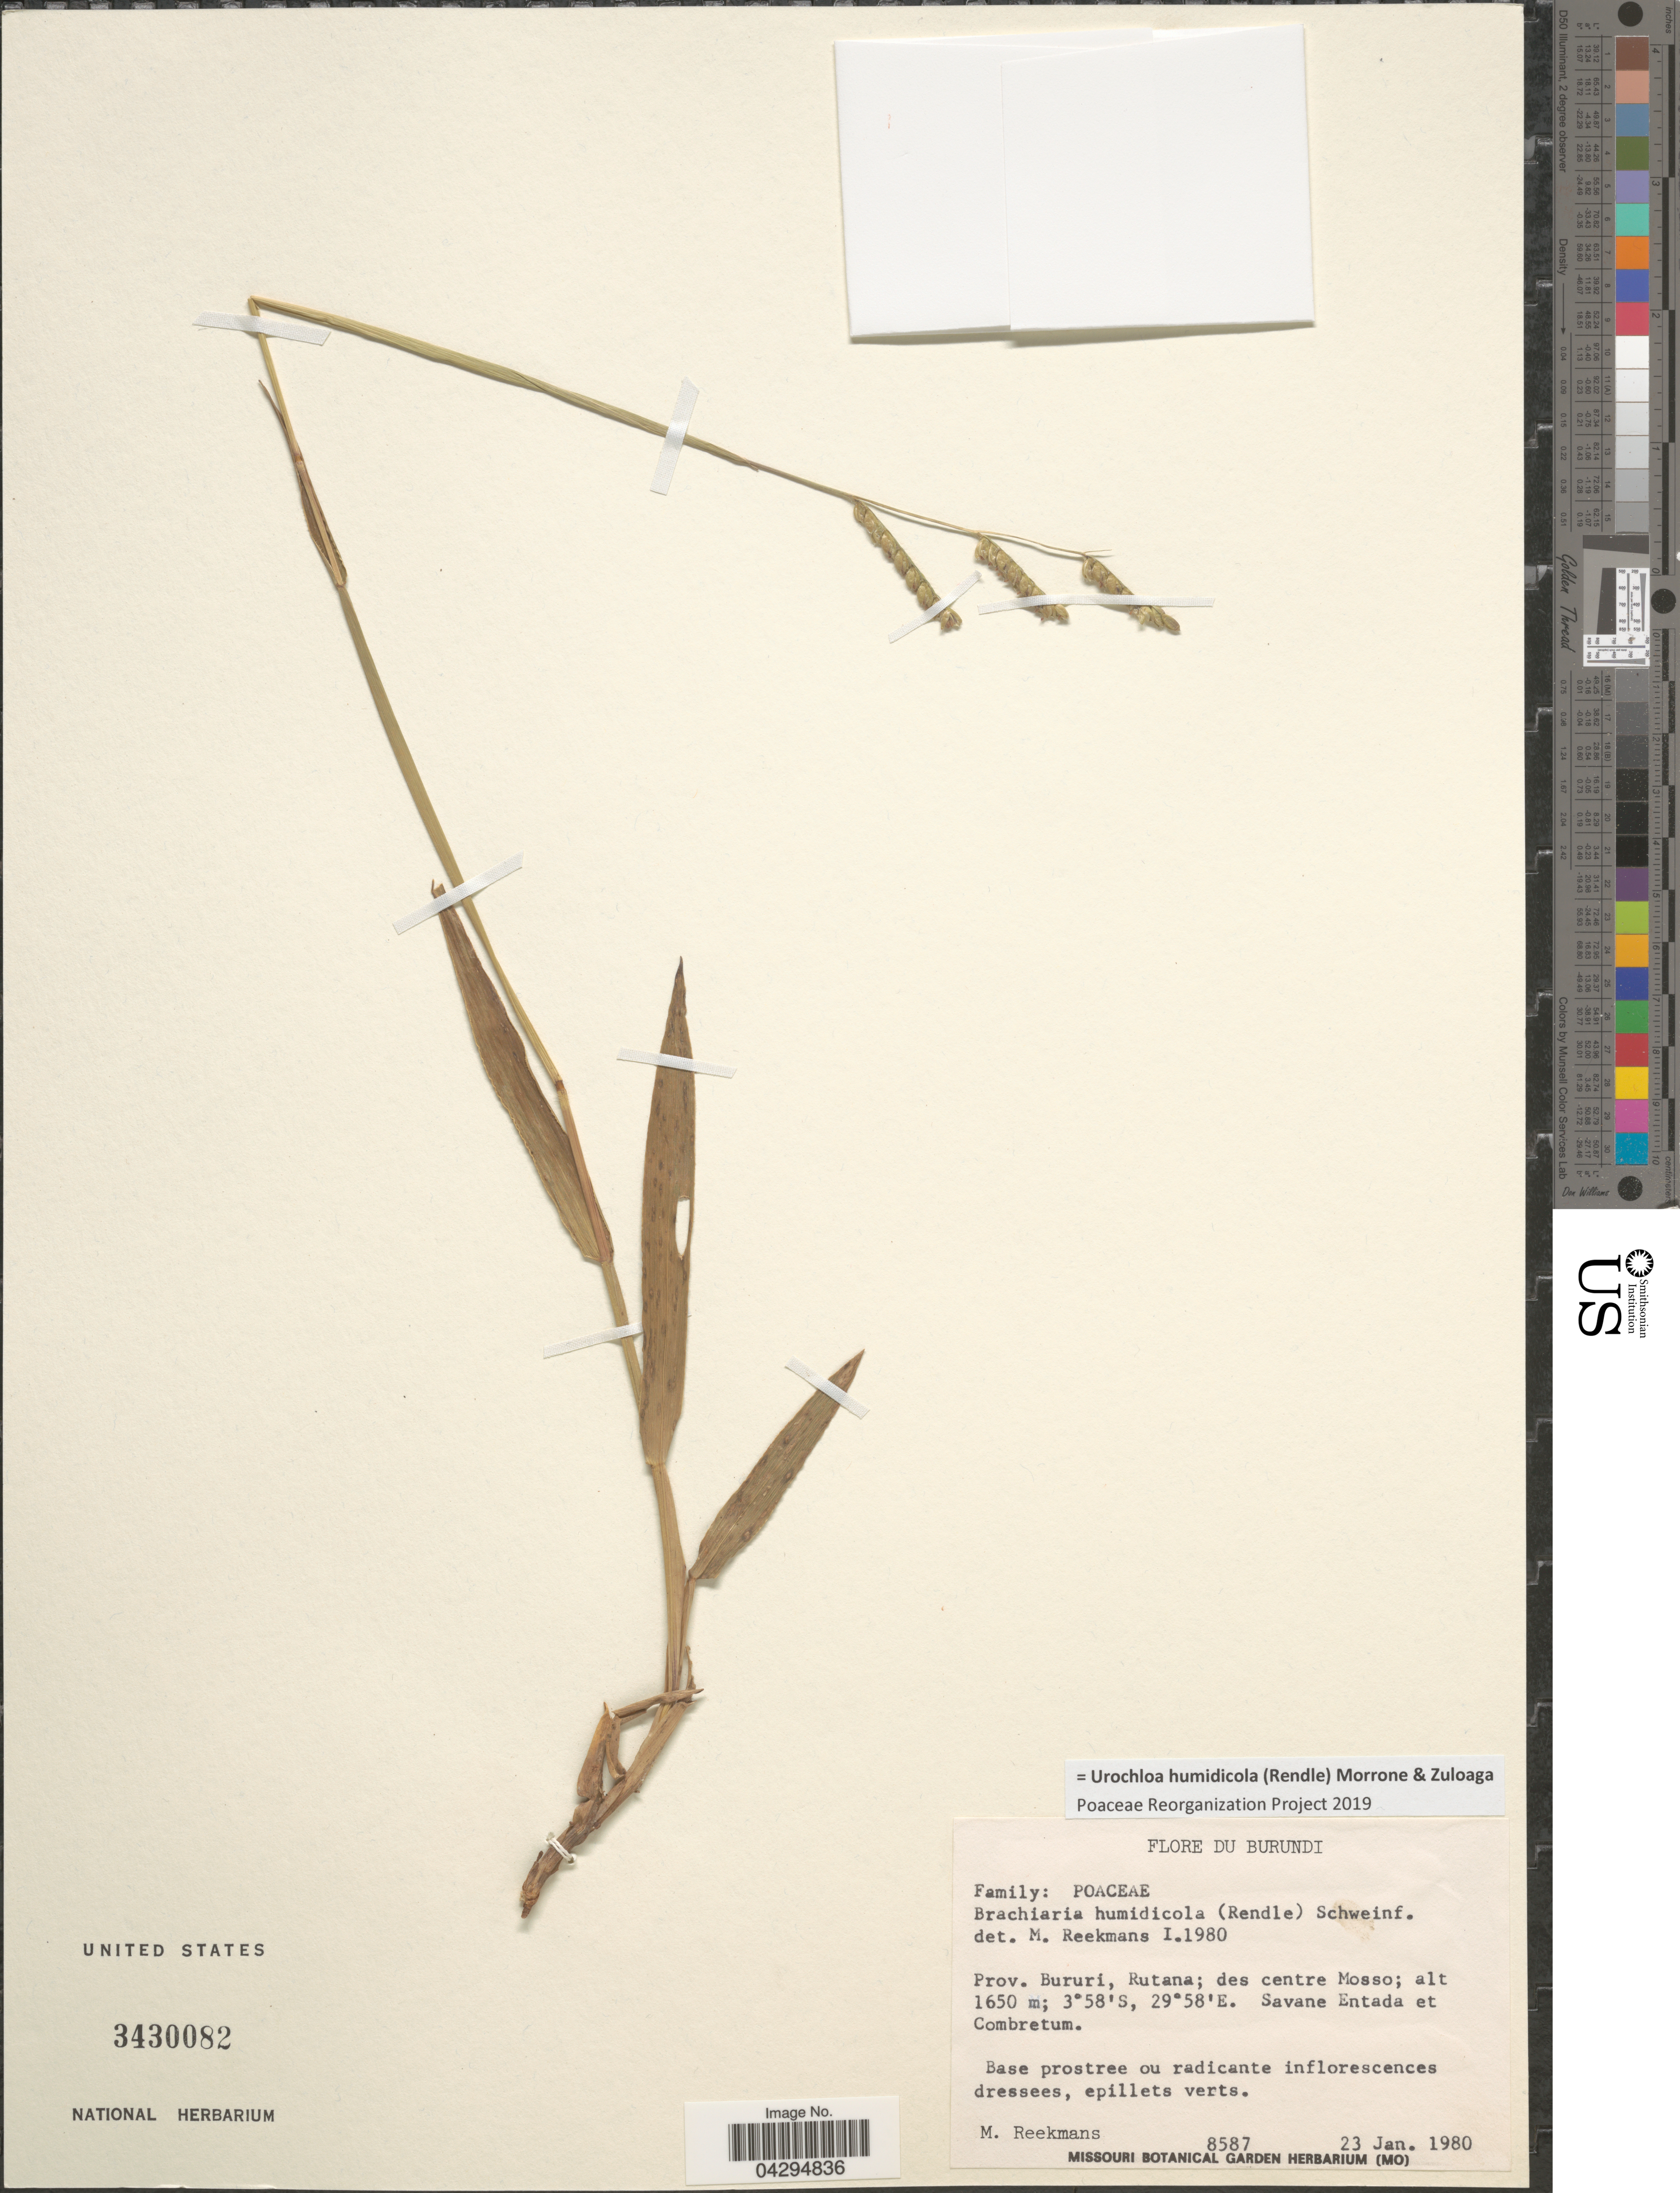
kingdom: Plantae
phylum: Tracheophyta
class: Liliopsida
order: Poales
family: Poaceae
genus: Urochloa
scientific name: Urochloa humidicola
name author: (Rendle) Morrone & Zuloaga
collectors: M. Reekmans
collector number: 8587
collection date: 1980-01-23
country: Burundi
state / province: Bururi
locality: Prov. Bururi, Rutana; des centre Mosso.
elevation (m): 1650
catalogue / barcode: US 3430082